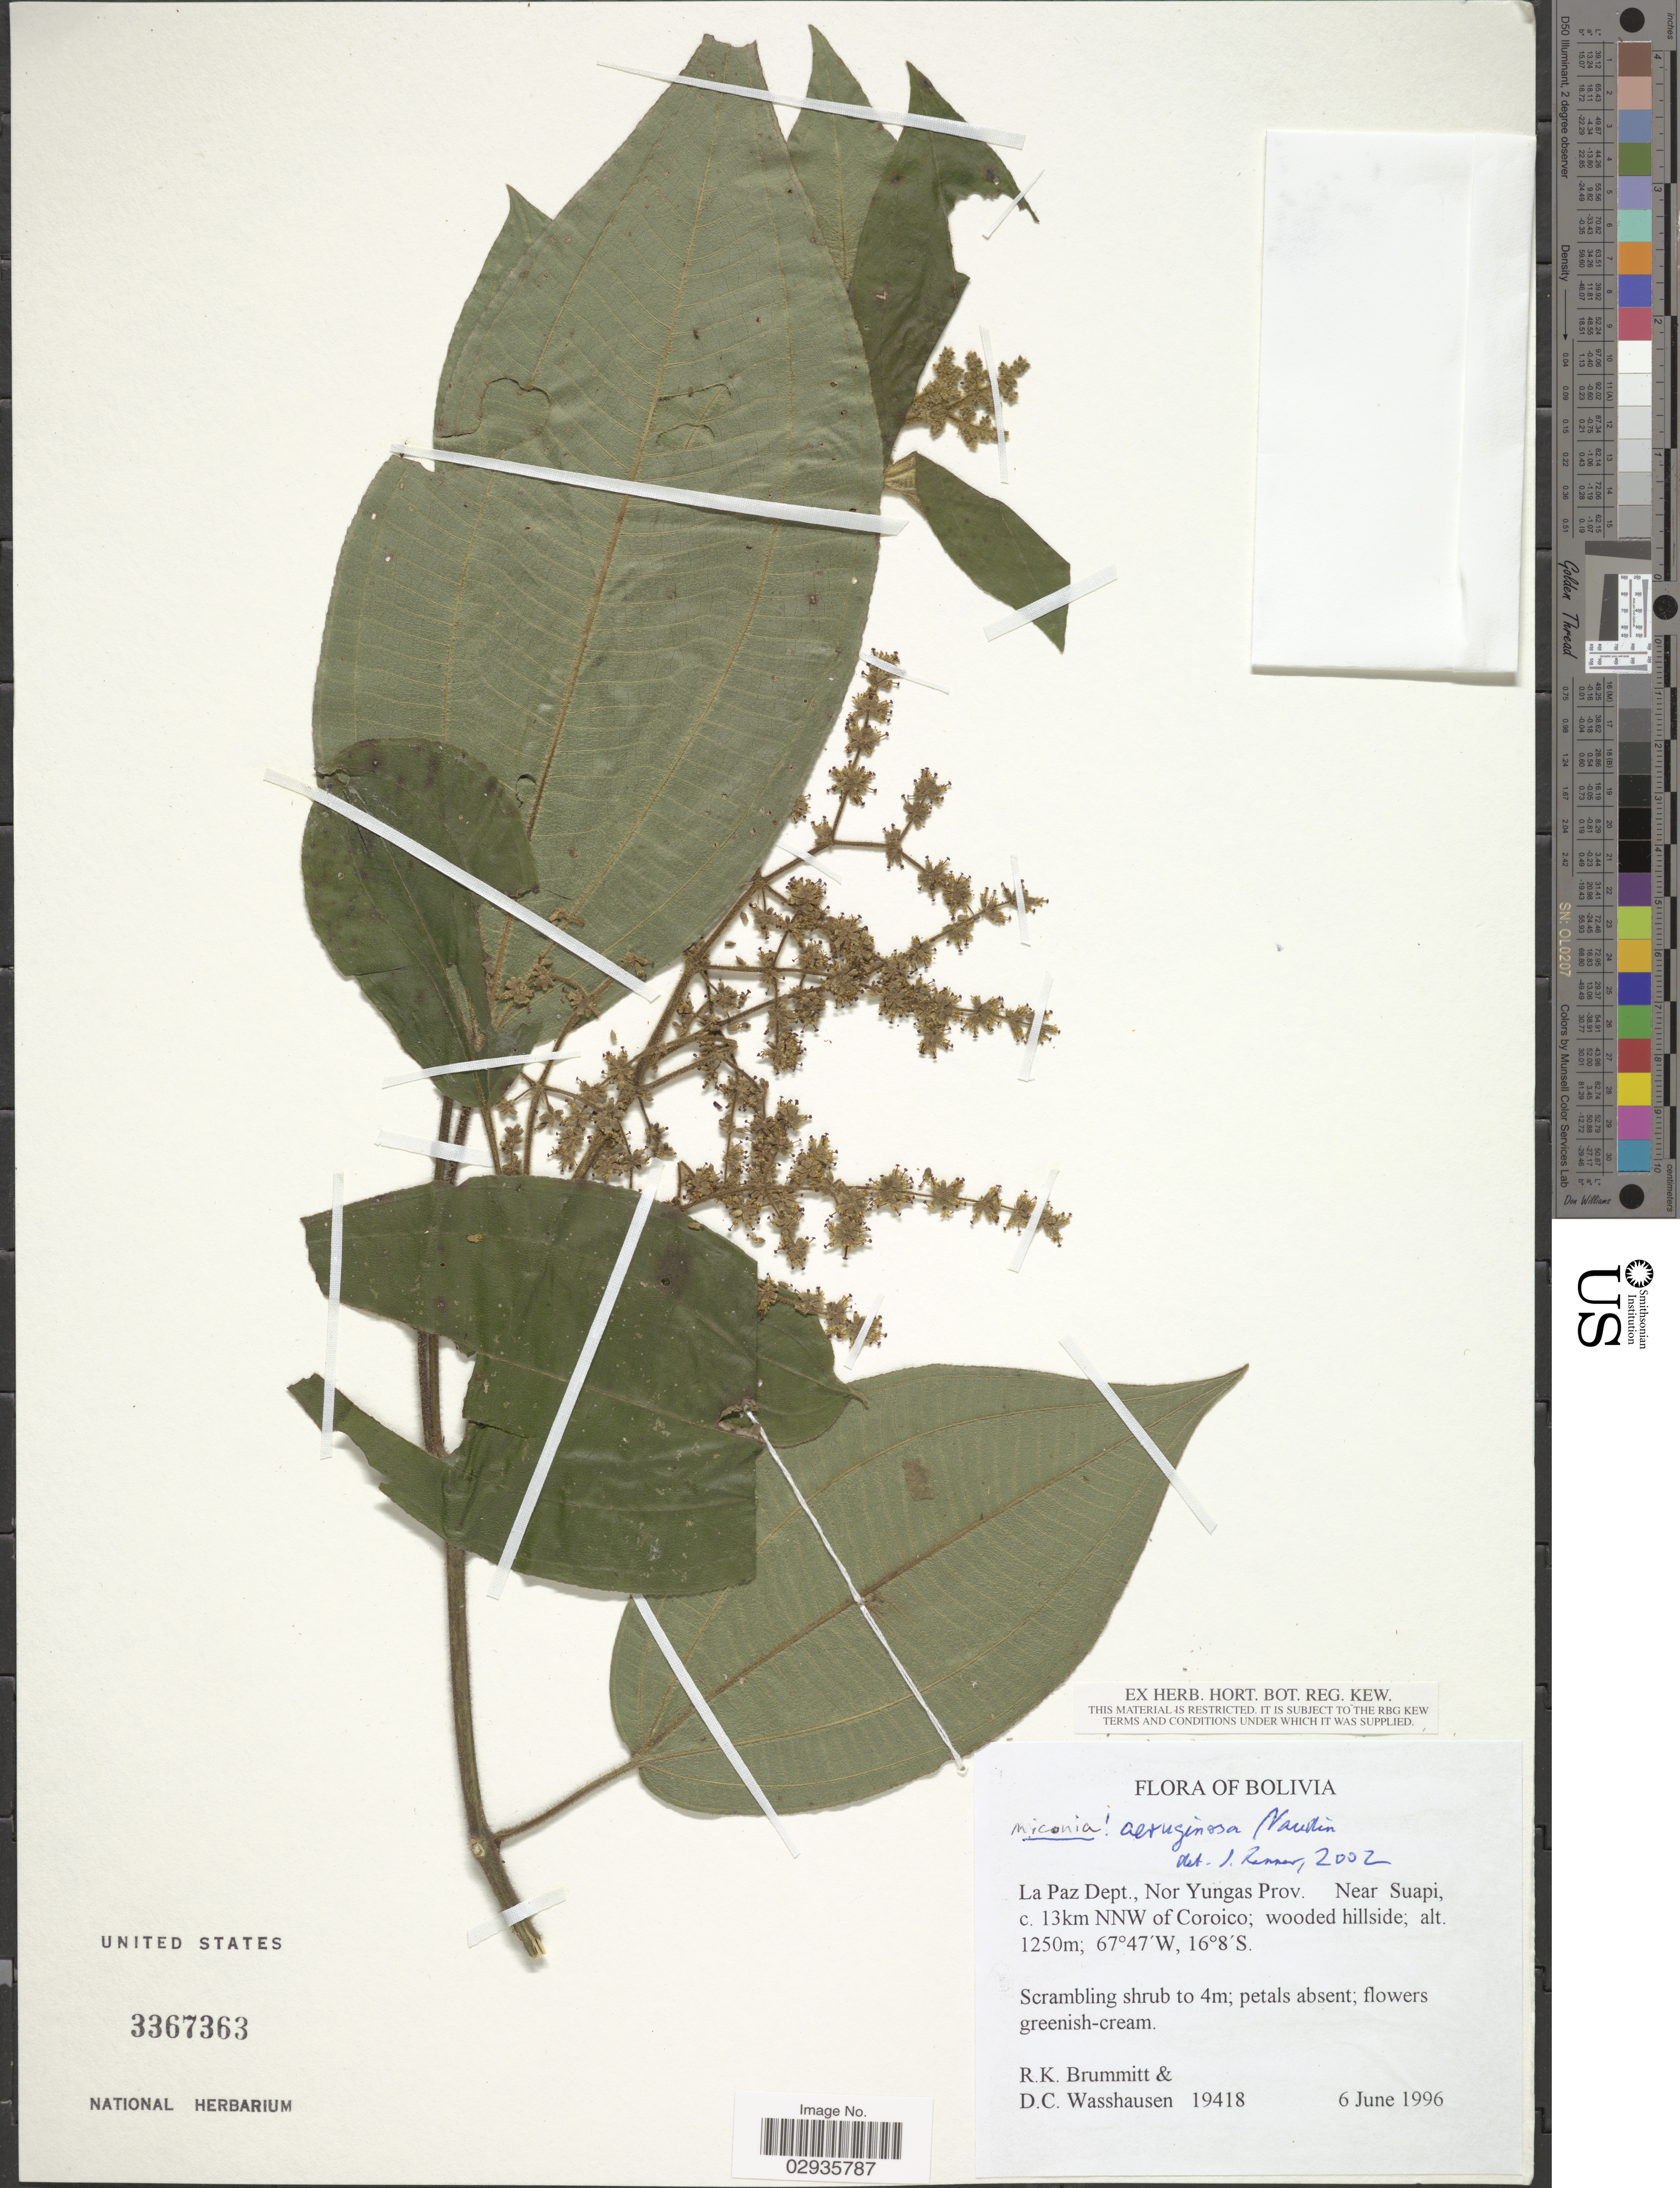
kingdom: Plantae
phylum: Tracheophyta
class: Magnoliopsida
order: Myrtales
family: Melastomataceae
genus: Miconia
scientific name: Miconia uvifera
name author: Naudin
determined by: Almeda, F.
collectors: R. K. Brummitt & D. C. Wasshausen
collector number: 19418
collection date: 1996-06-06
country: Bolivia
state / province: La Paz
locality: La Paz Dept., Nor Yungas Prov., Near Suapi, c. 13km NNW of Coroico.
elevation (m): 1250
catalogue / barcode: US 3367363